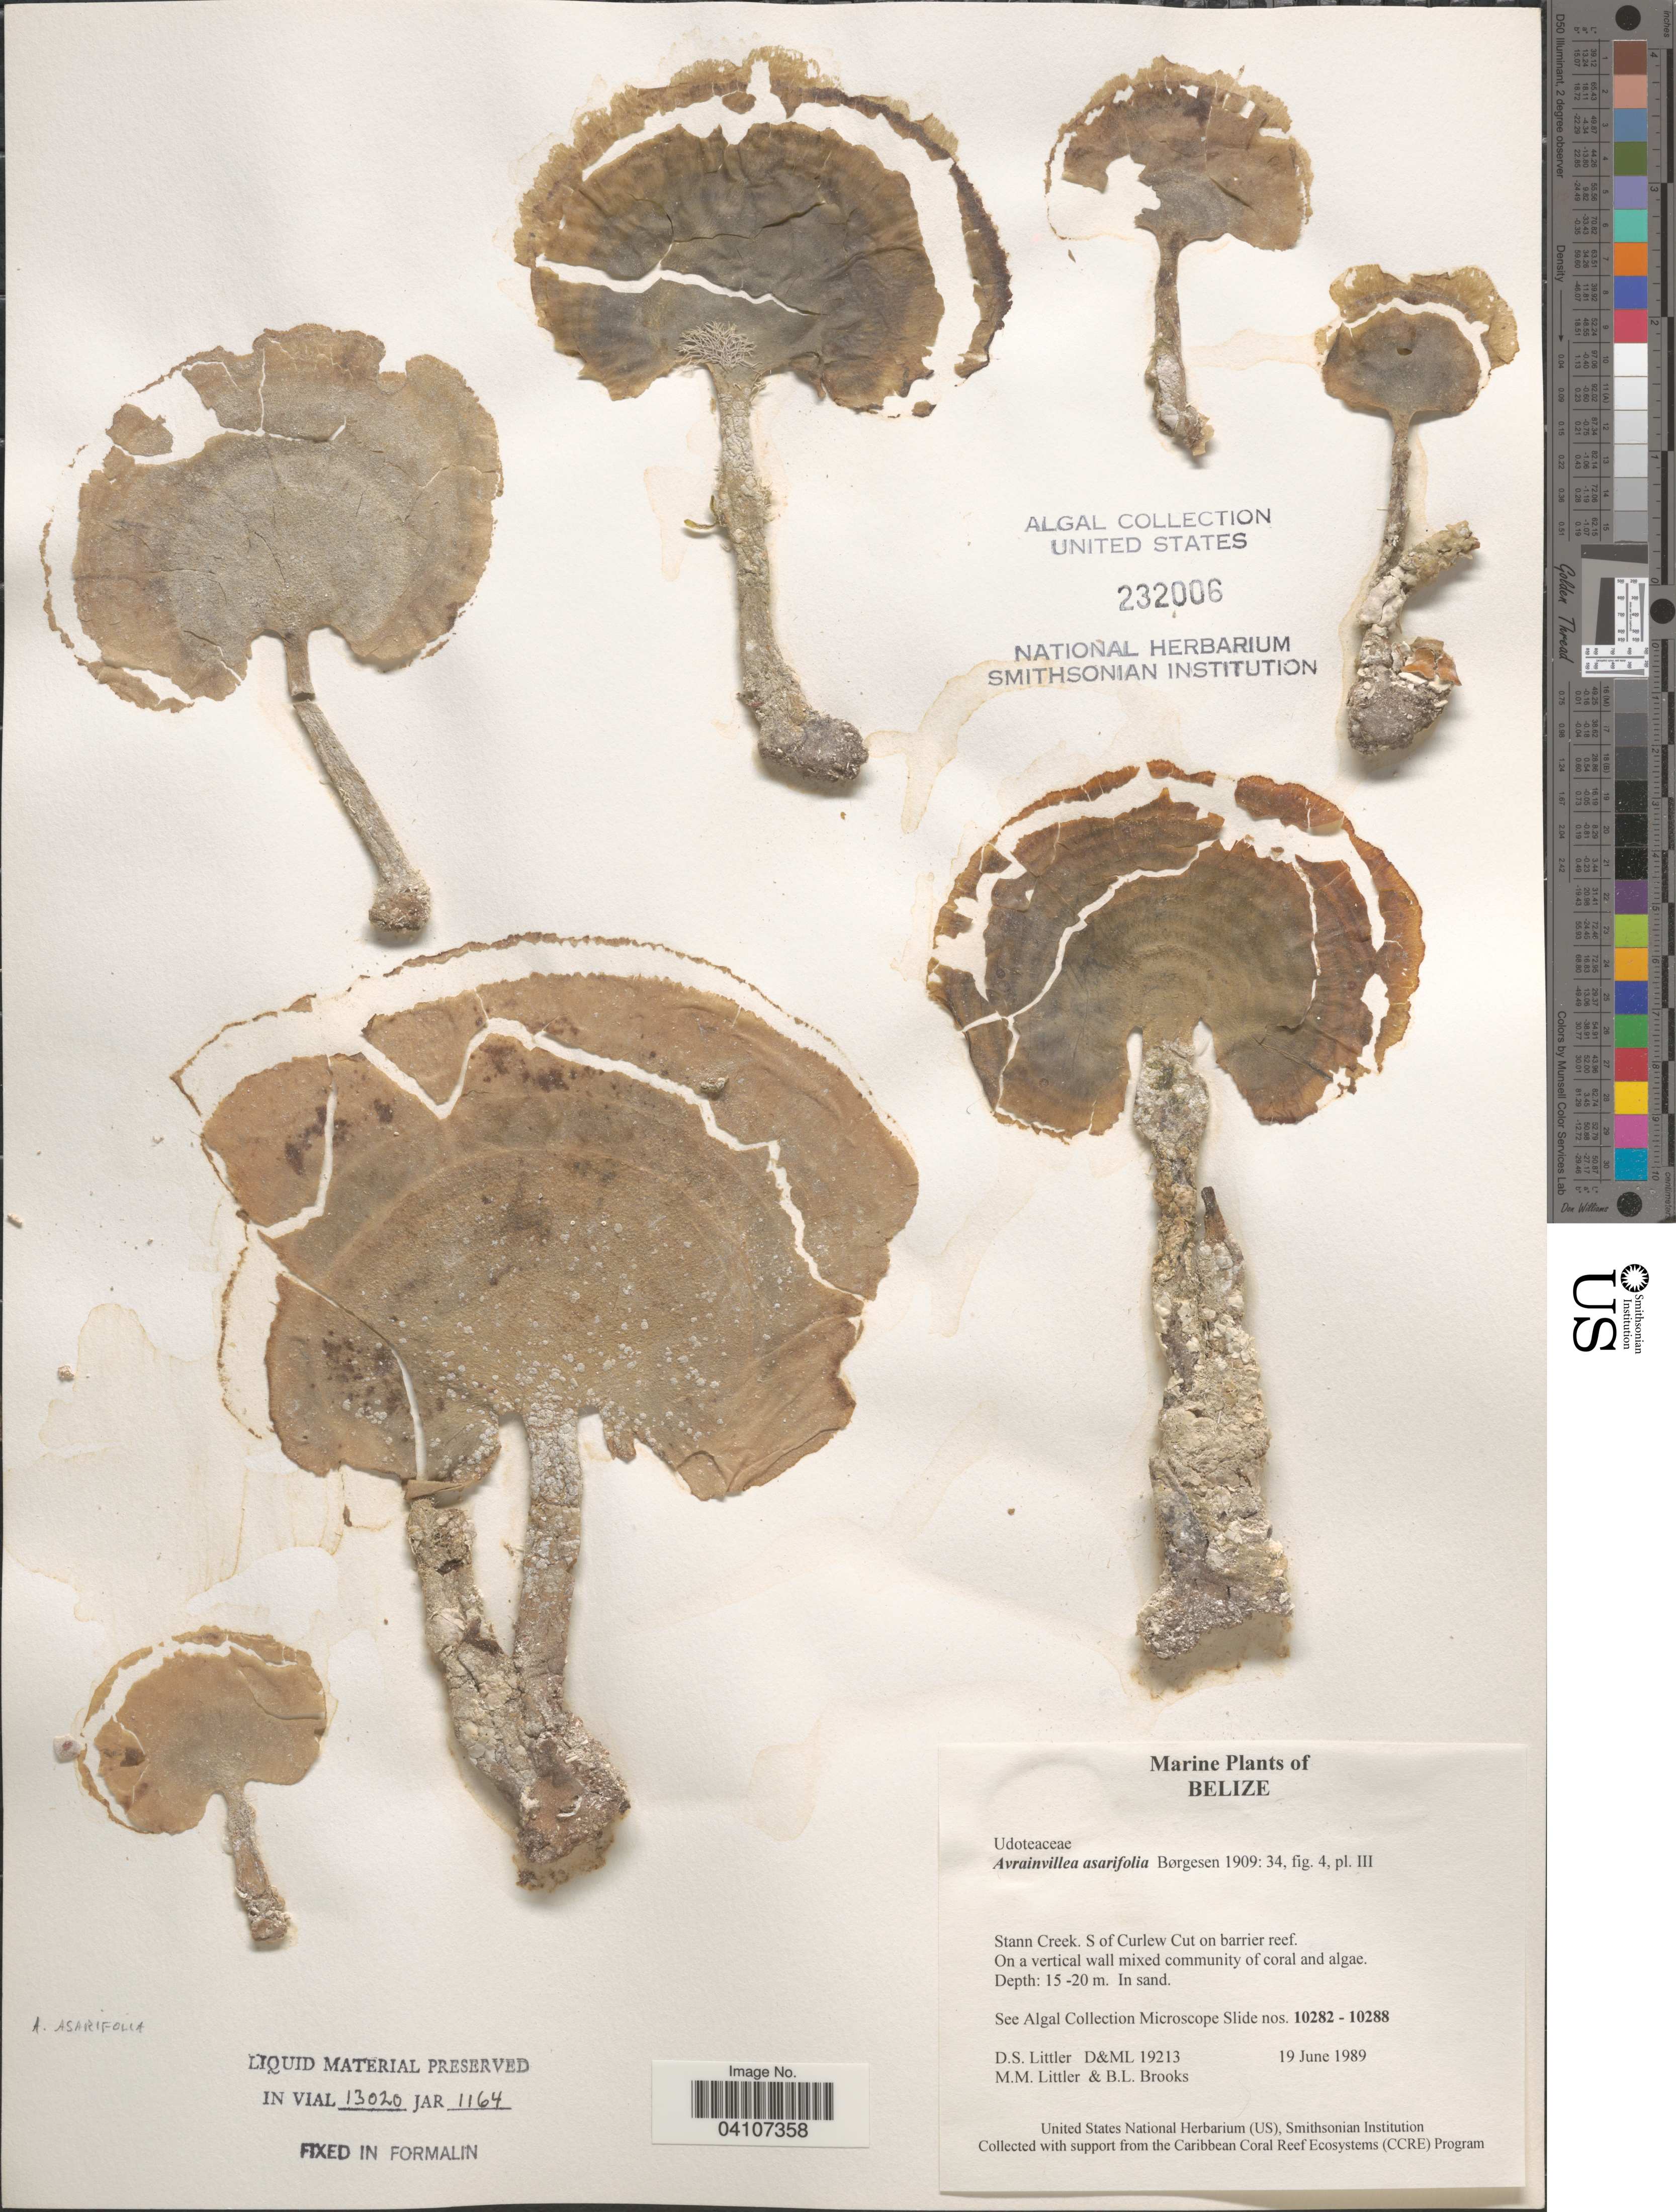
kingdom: Plantae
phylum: Chlorophyta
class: Ulvophyceae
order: Bryopsidales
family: Dichotomosiphonaceae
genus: Avrainvillea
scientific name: Avrainvillea asarifolia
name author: Børgesen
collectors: D. S. Littler & B. Brooks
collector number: D&ML 19213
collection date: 1989-06-19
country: Belize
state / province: Stann Creek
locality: S of Curlew Cut on barrier reef.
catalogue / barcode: US 232006